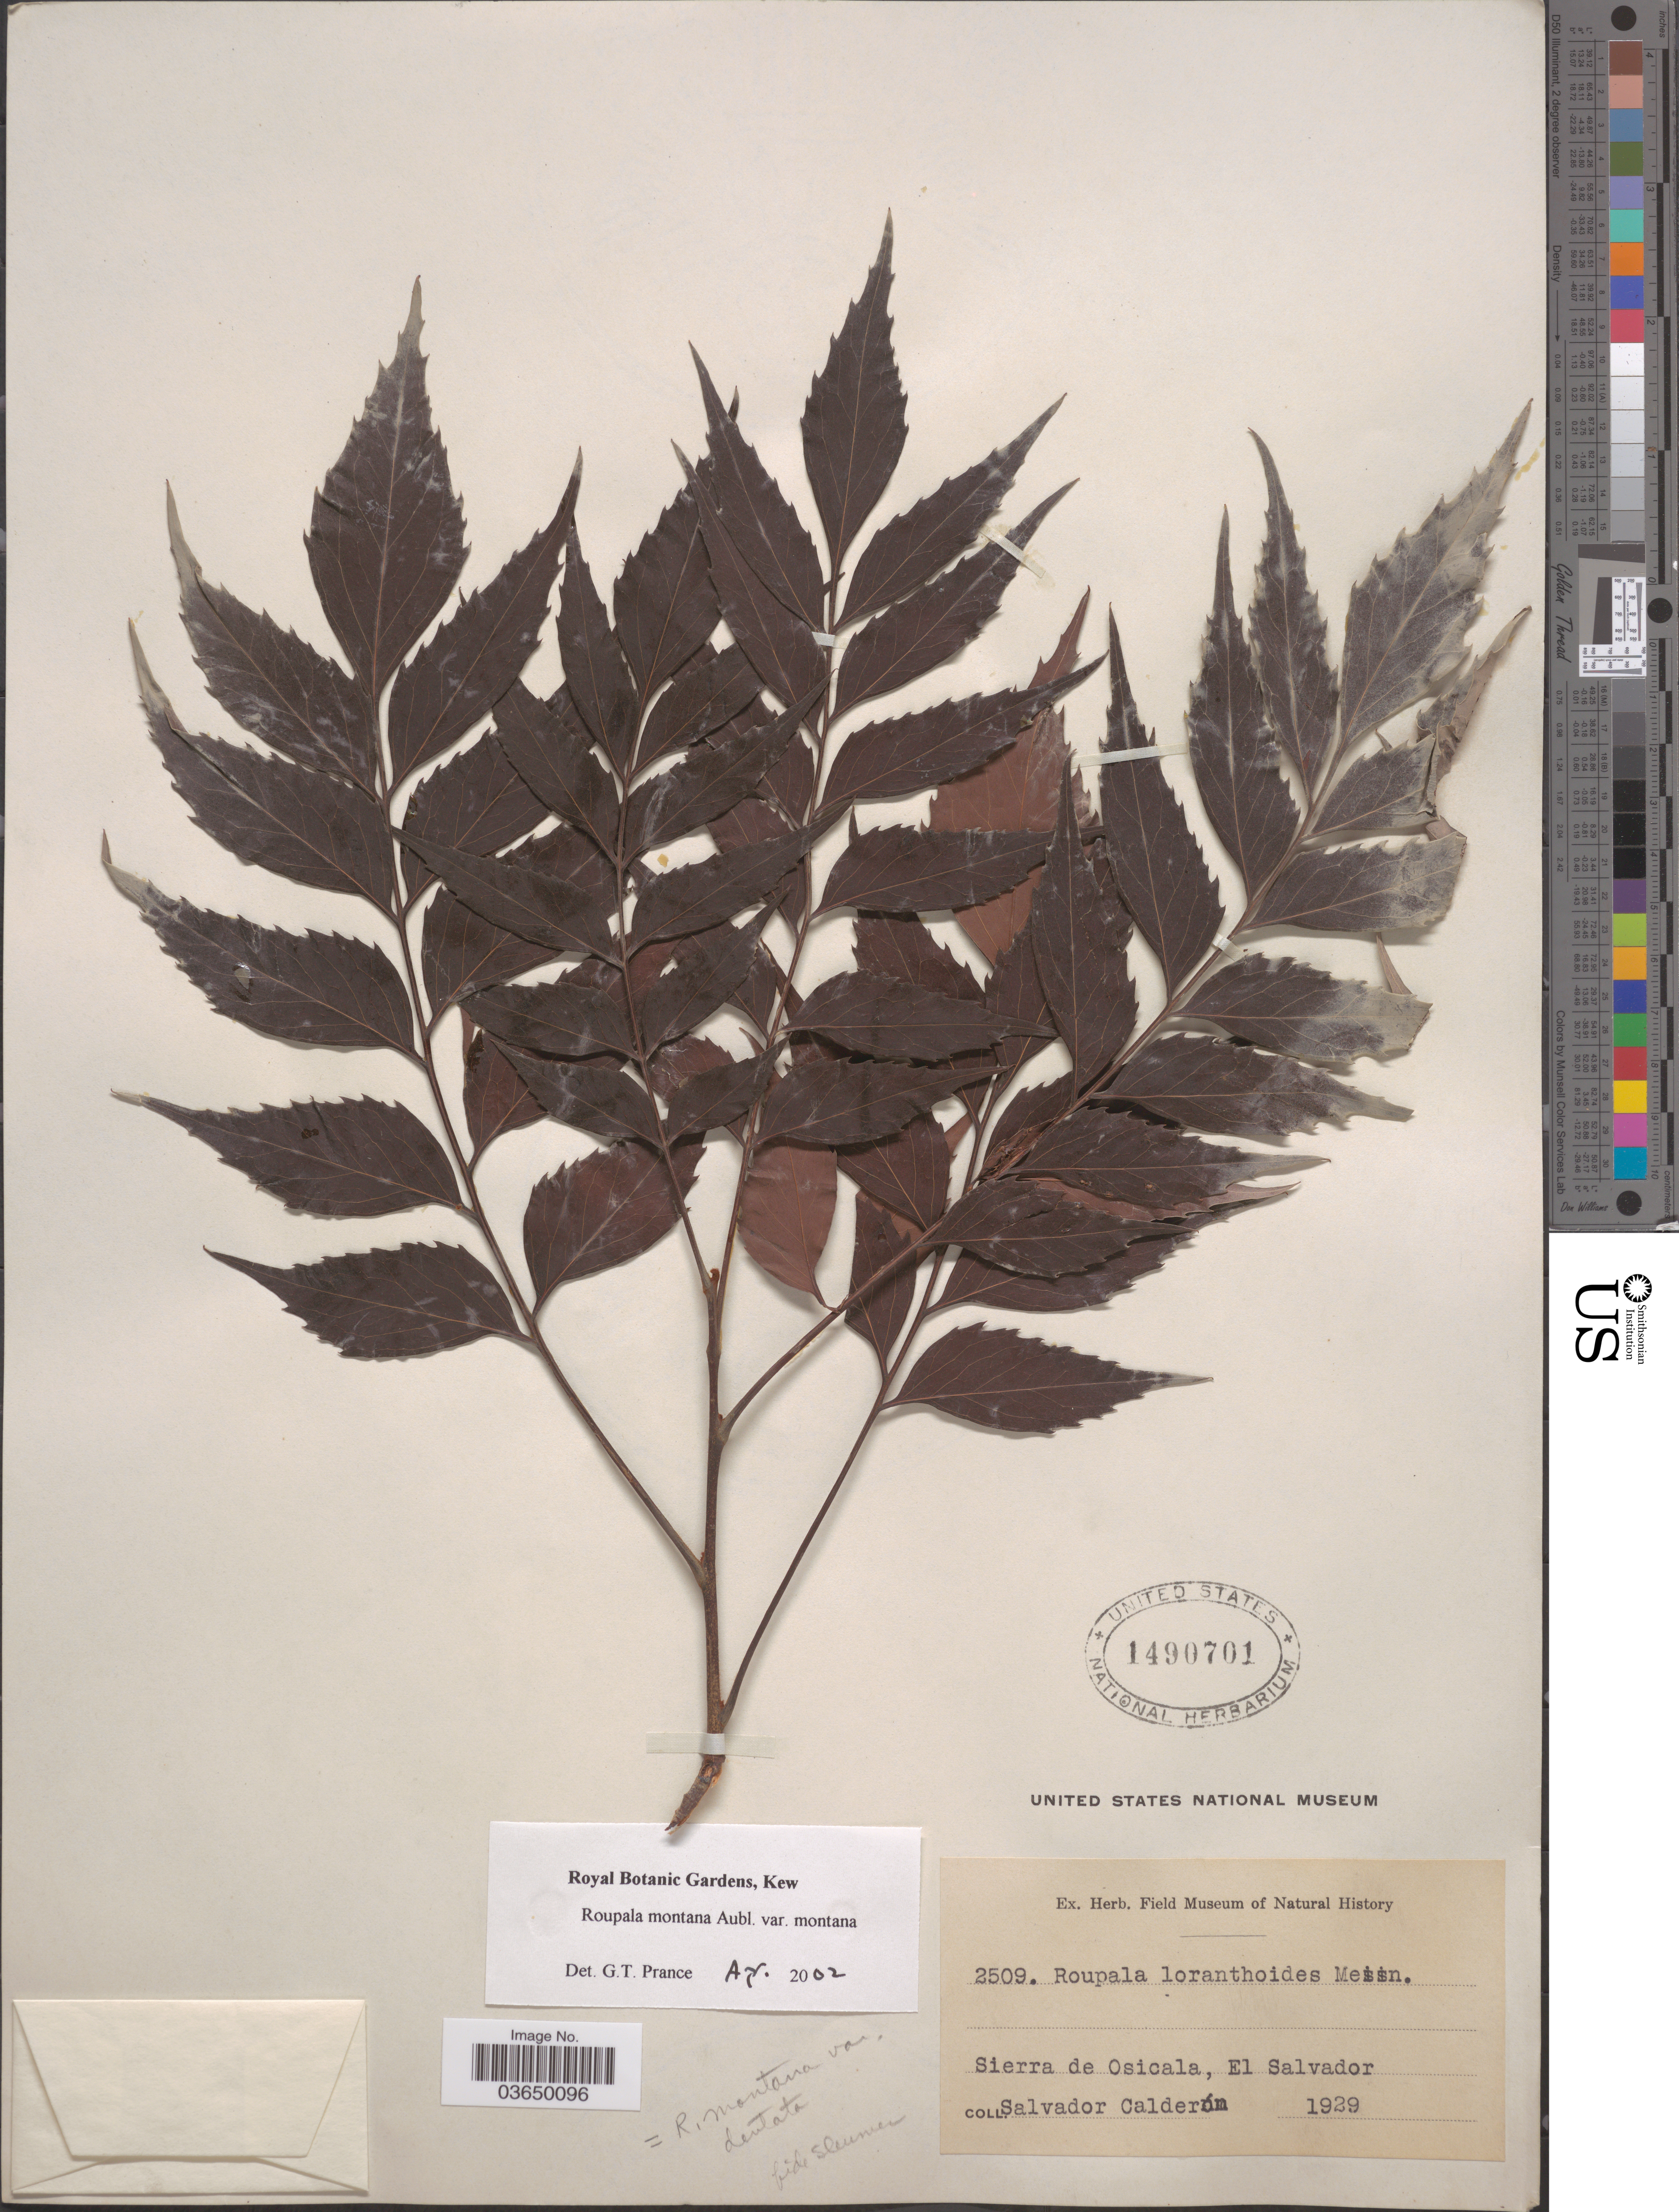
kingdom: Plantae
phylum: Tracheophyta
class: Magnoliopsida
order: Proteales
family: Proteaceae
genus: Roupala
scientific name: Roupala montana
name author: Aubl.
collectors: S. Calderón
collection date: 1929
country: El Salvador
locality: Sierra de Osicala.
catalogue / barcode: US 1490701